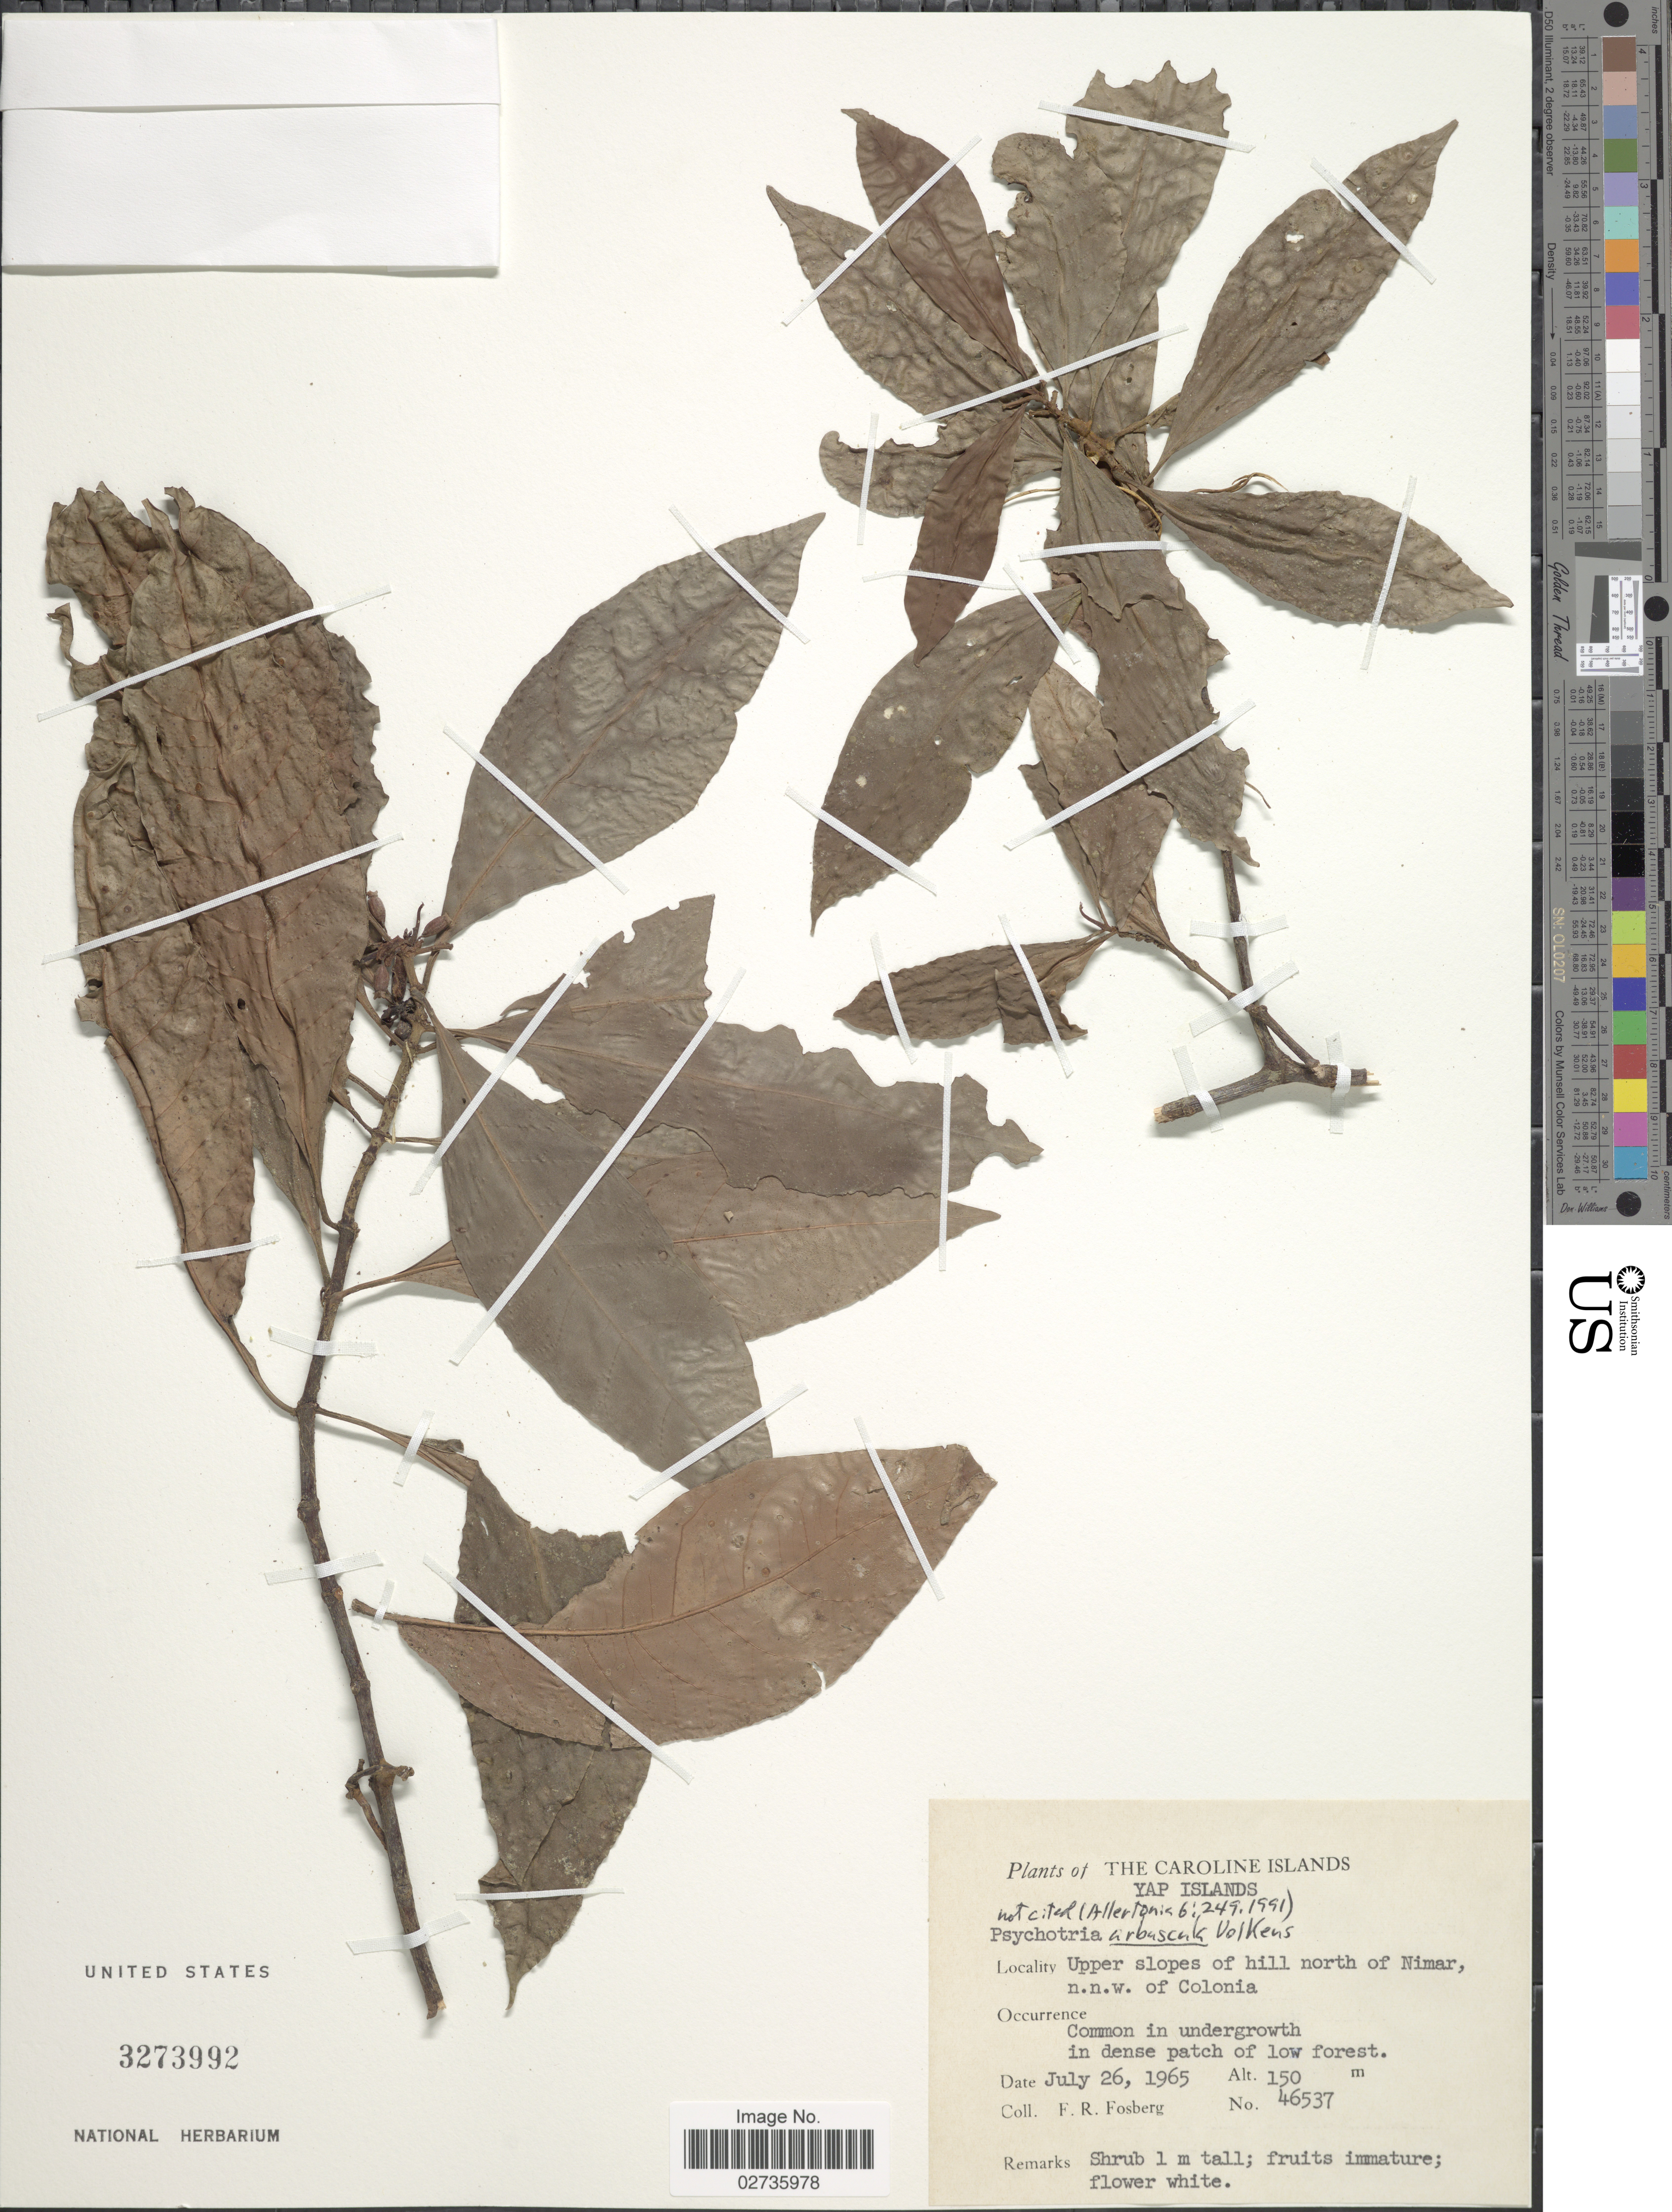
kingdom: Plantae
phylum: Tracheophyta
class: Magnoliopsida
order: Gentianales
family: Rubiaceae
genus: Psychotria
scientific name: Psychotria arbuscula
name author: Volkens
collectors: F. R. Fosberg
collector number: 46537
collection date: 1965-07-26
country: Micronesia, Federated States of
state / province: Yap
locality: The Caroline Islands. Yap Islands. Upper slopes of hill north of Nimar, n.n.w. of Colonia.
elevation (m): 150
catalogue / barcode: US 3273992